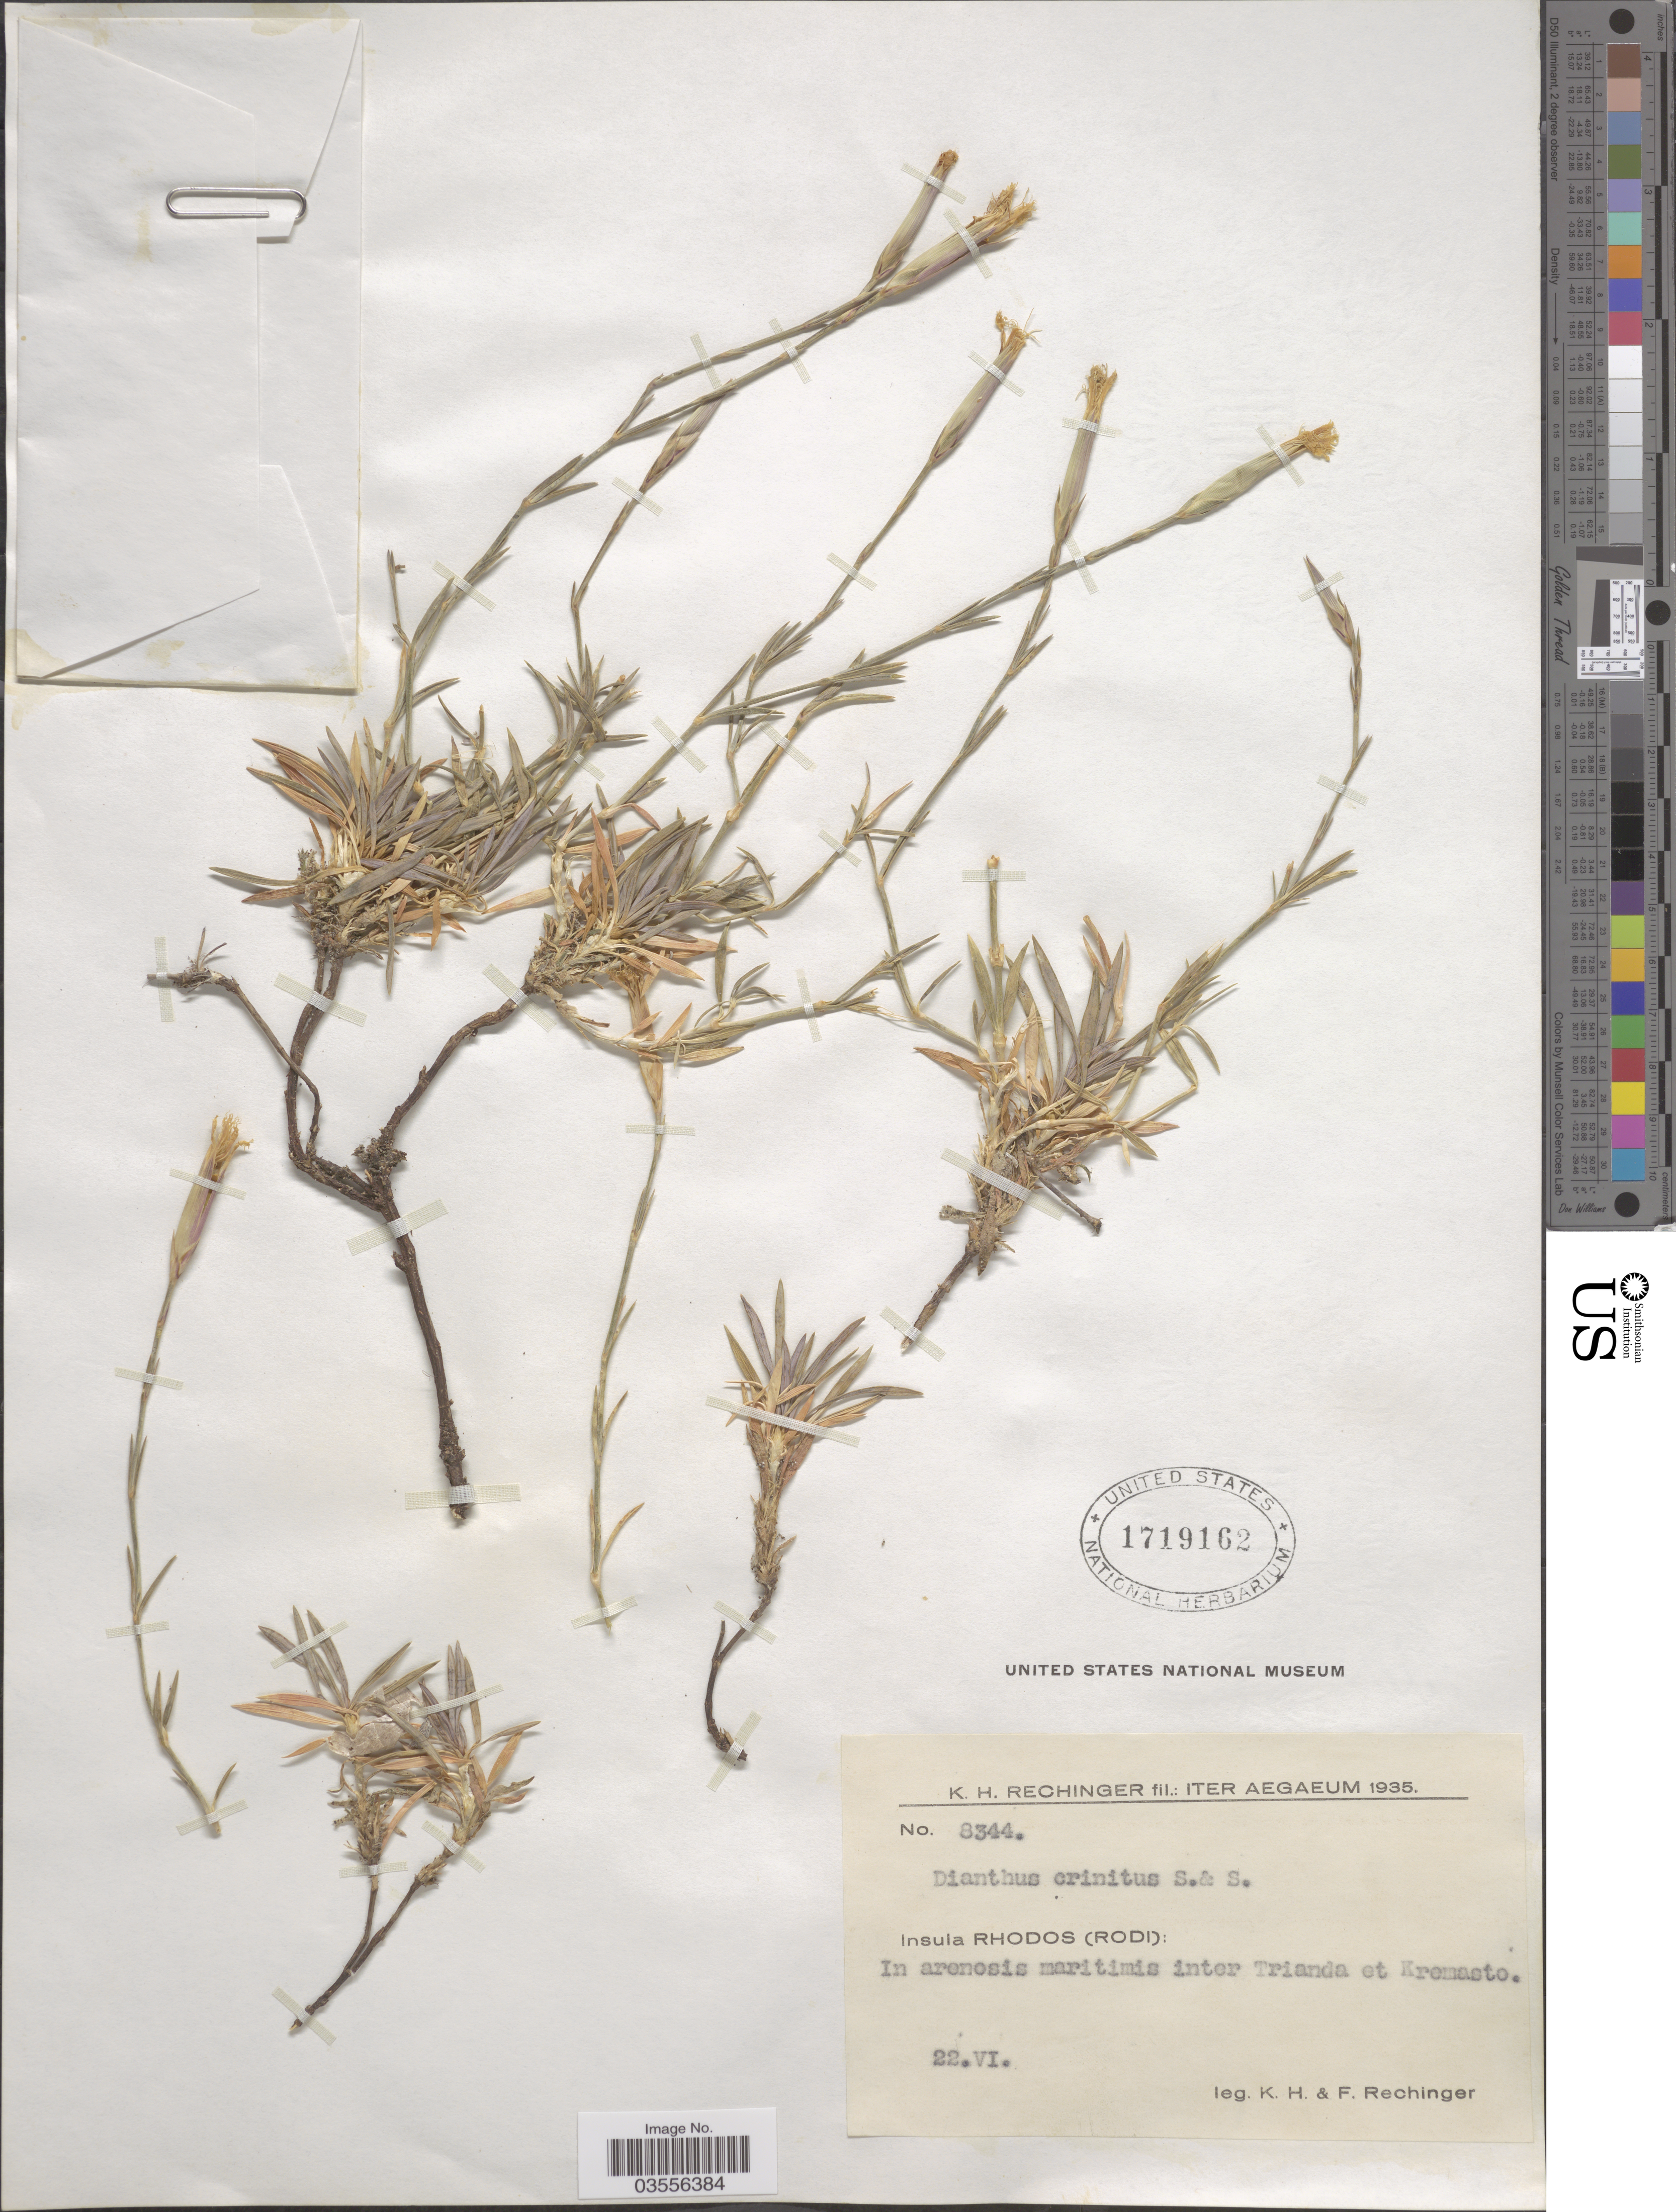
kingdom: Plantae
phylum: Tracheophyta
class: Magnoliopsida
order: Caryophyllales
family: Caryophyllaceae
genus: Dianthus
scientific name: Dianthus crinitus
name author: Sm.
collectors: K. H. Rechinger & F. Rechinger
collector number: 8344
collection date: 1935-06-22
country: Greece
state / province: South Aegean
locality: Iter Aegaeum. Insula Rhodos (Rodi): In arenosis maritimis inter Trianda et Kremasto.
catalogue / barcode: US 1719162